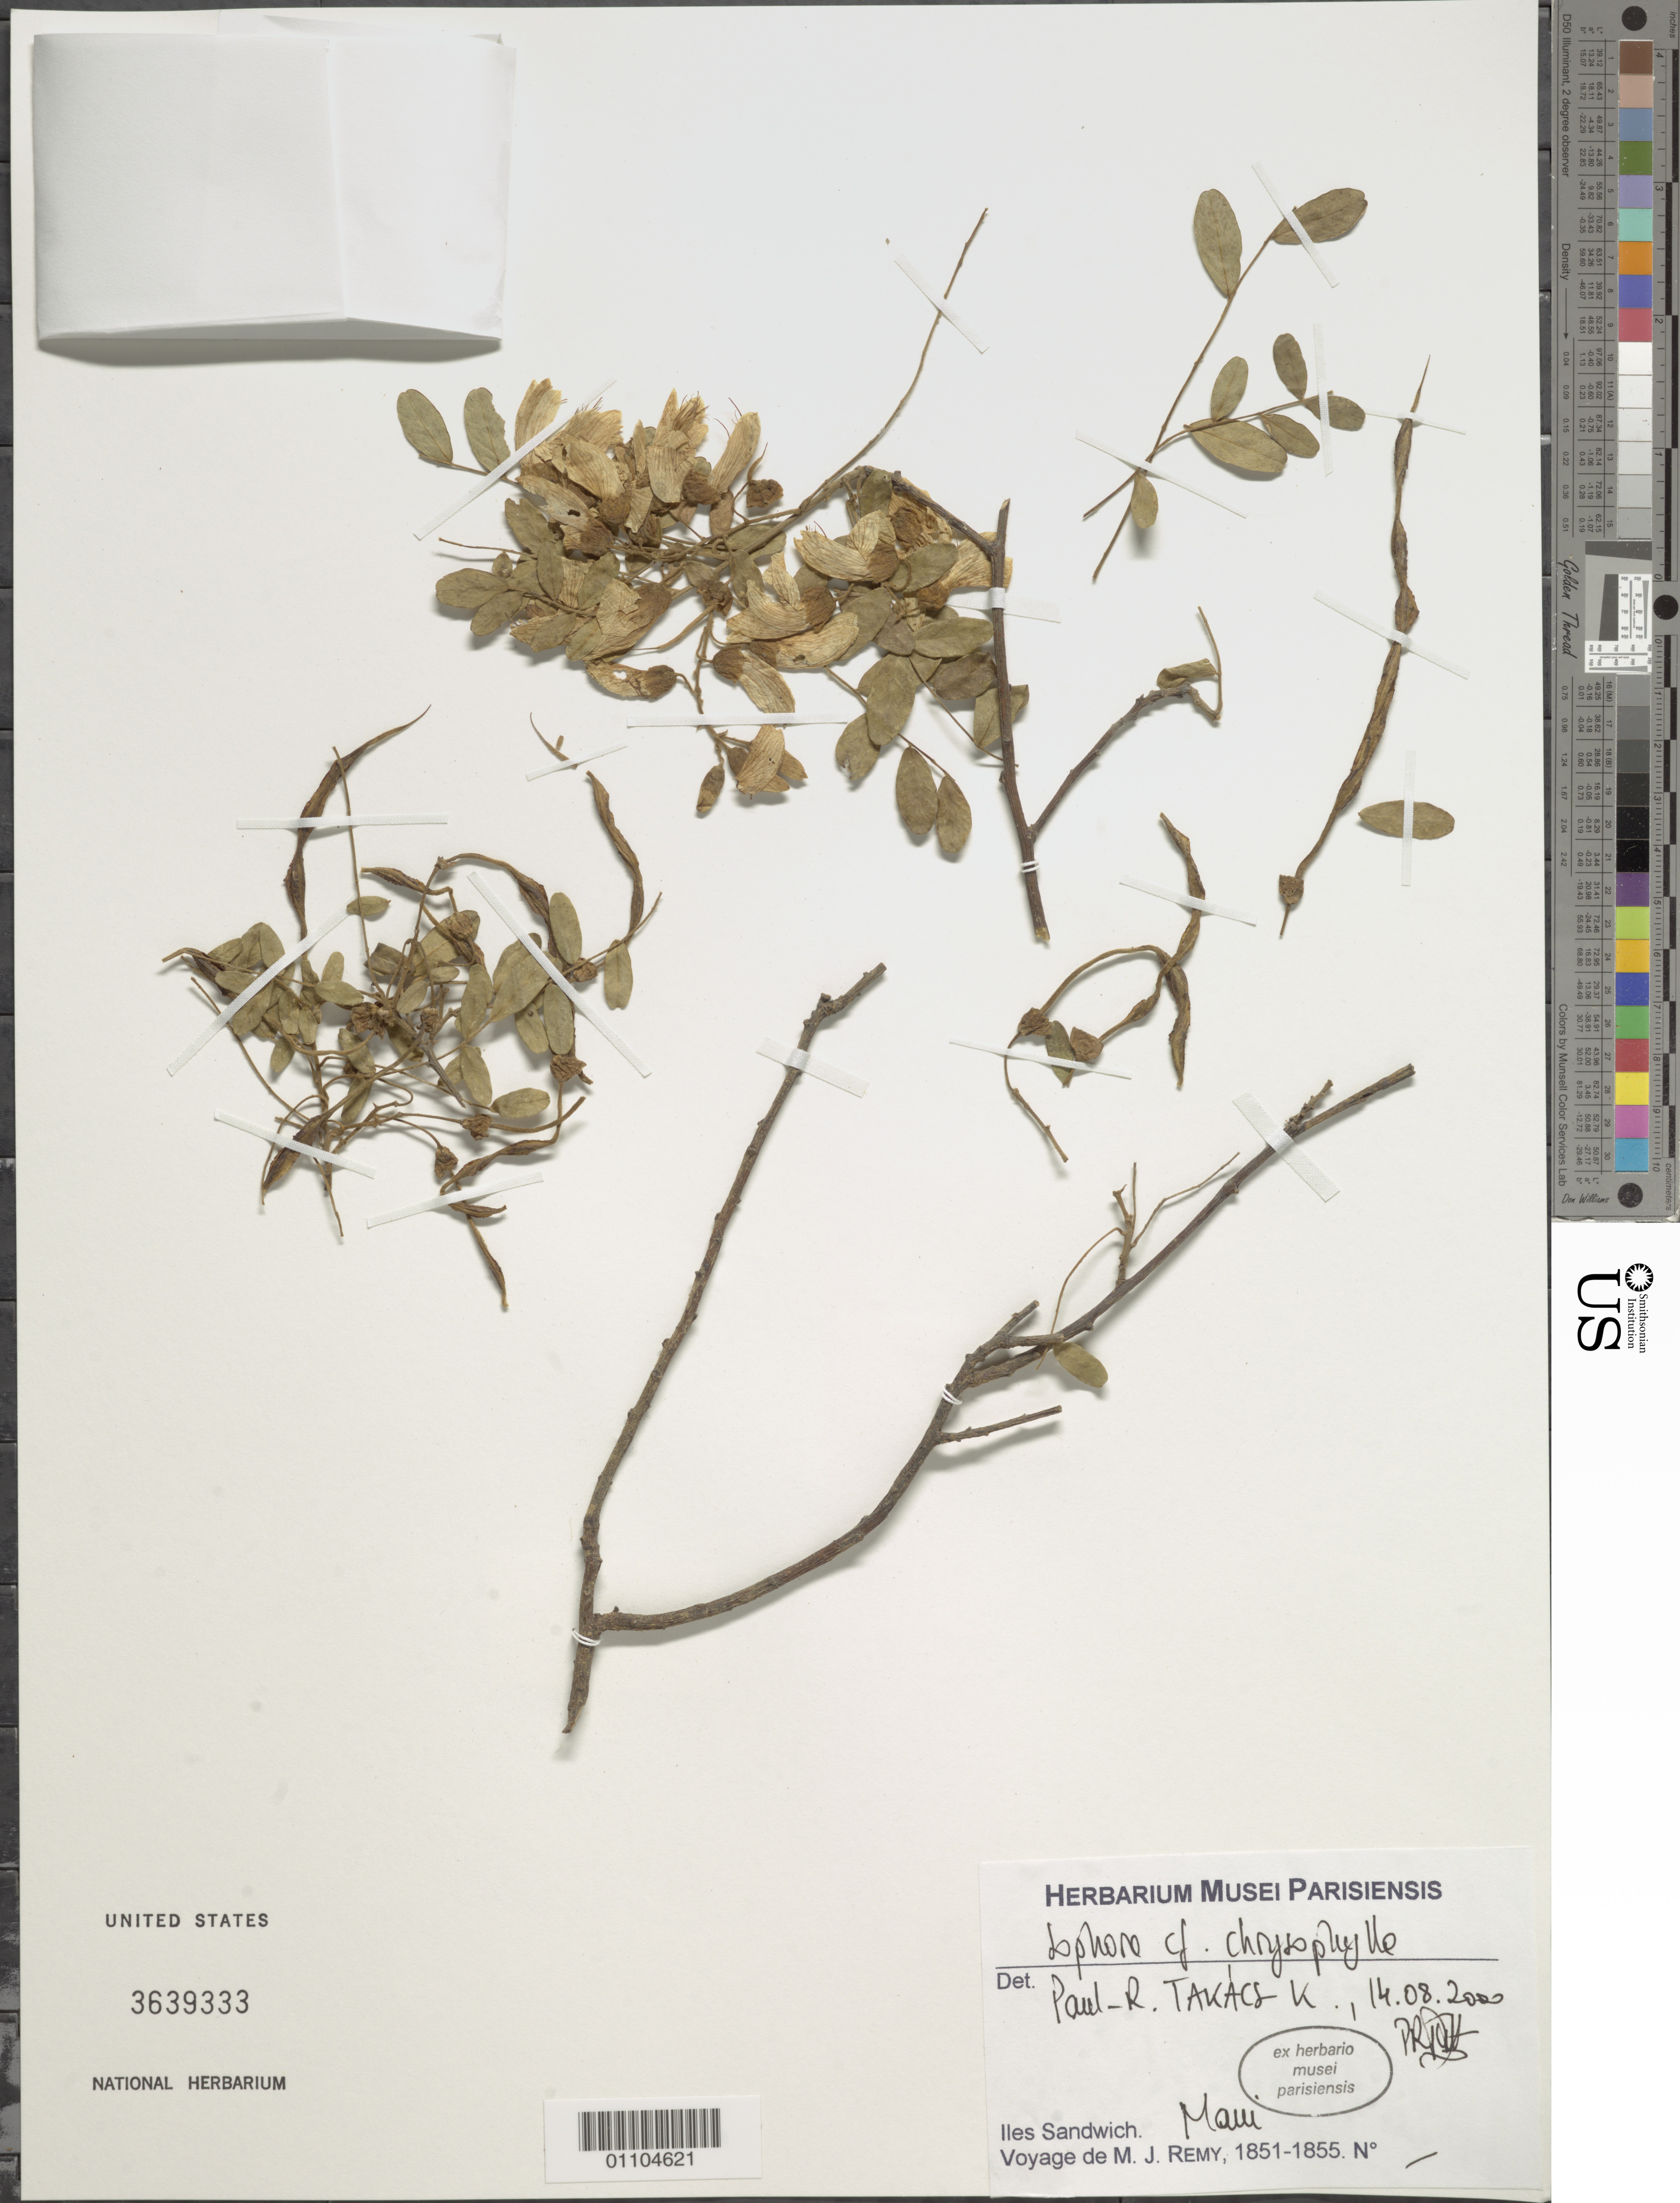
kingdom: Plantae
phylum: Tracheophyta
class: Magnoliopsida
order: Fabales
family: Fabaceae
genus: Sophora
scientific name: Sophora chrysophylla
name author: (Salisb.) Seem.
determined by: Wagner, W. L., (BOT), Smithsonian Institution - National Museum of Natural History (UNITED STATES)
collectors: M. J. Remy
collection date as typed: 1851 to --- 1855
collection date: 1851/1855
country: United States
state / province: Hawaii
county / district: Maui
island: Maui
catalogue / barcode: US 3639333